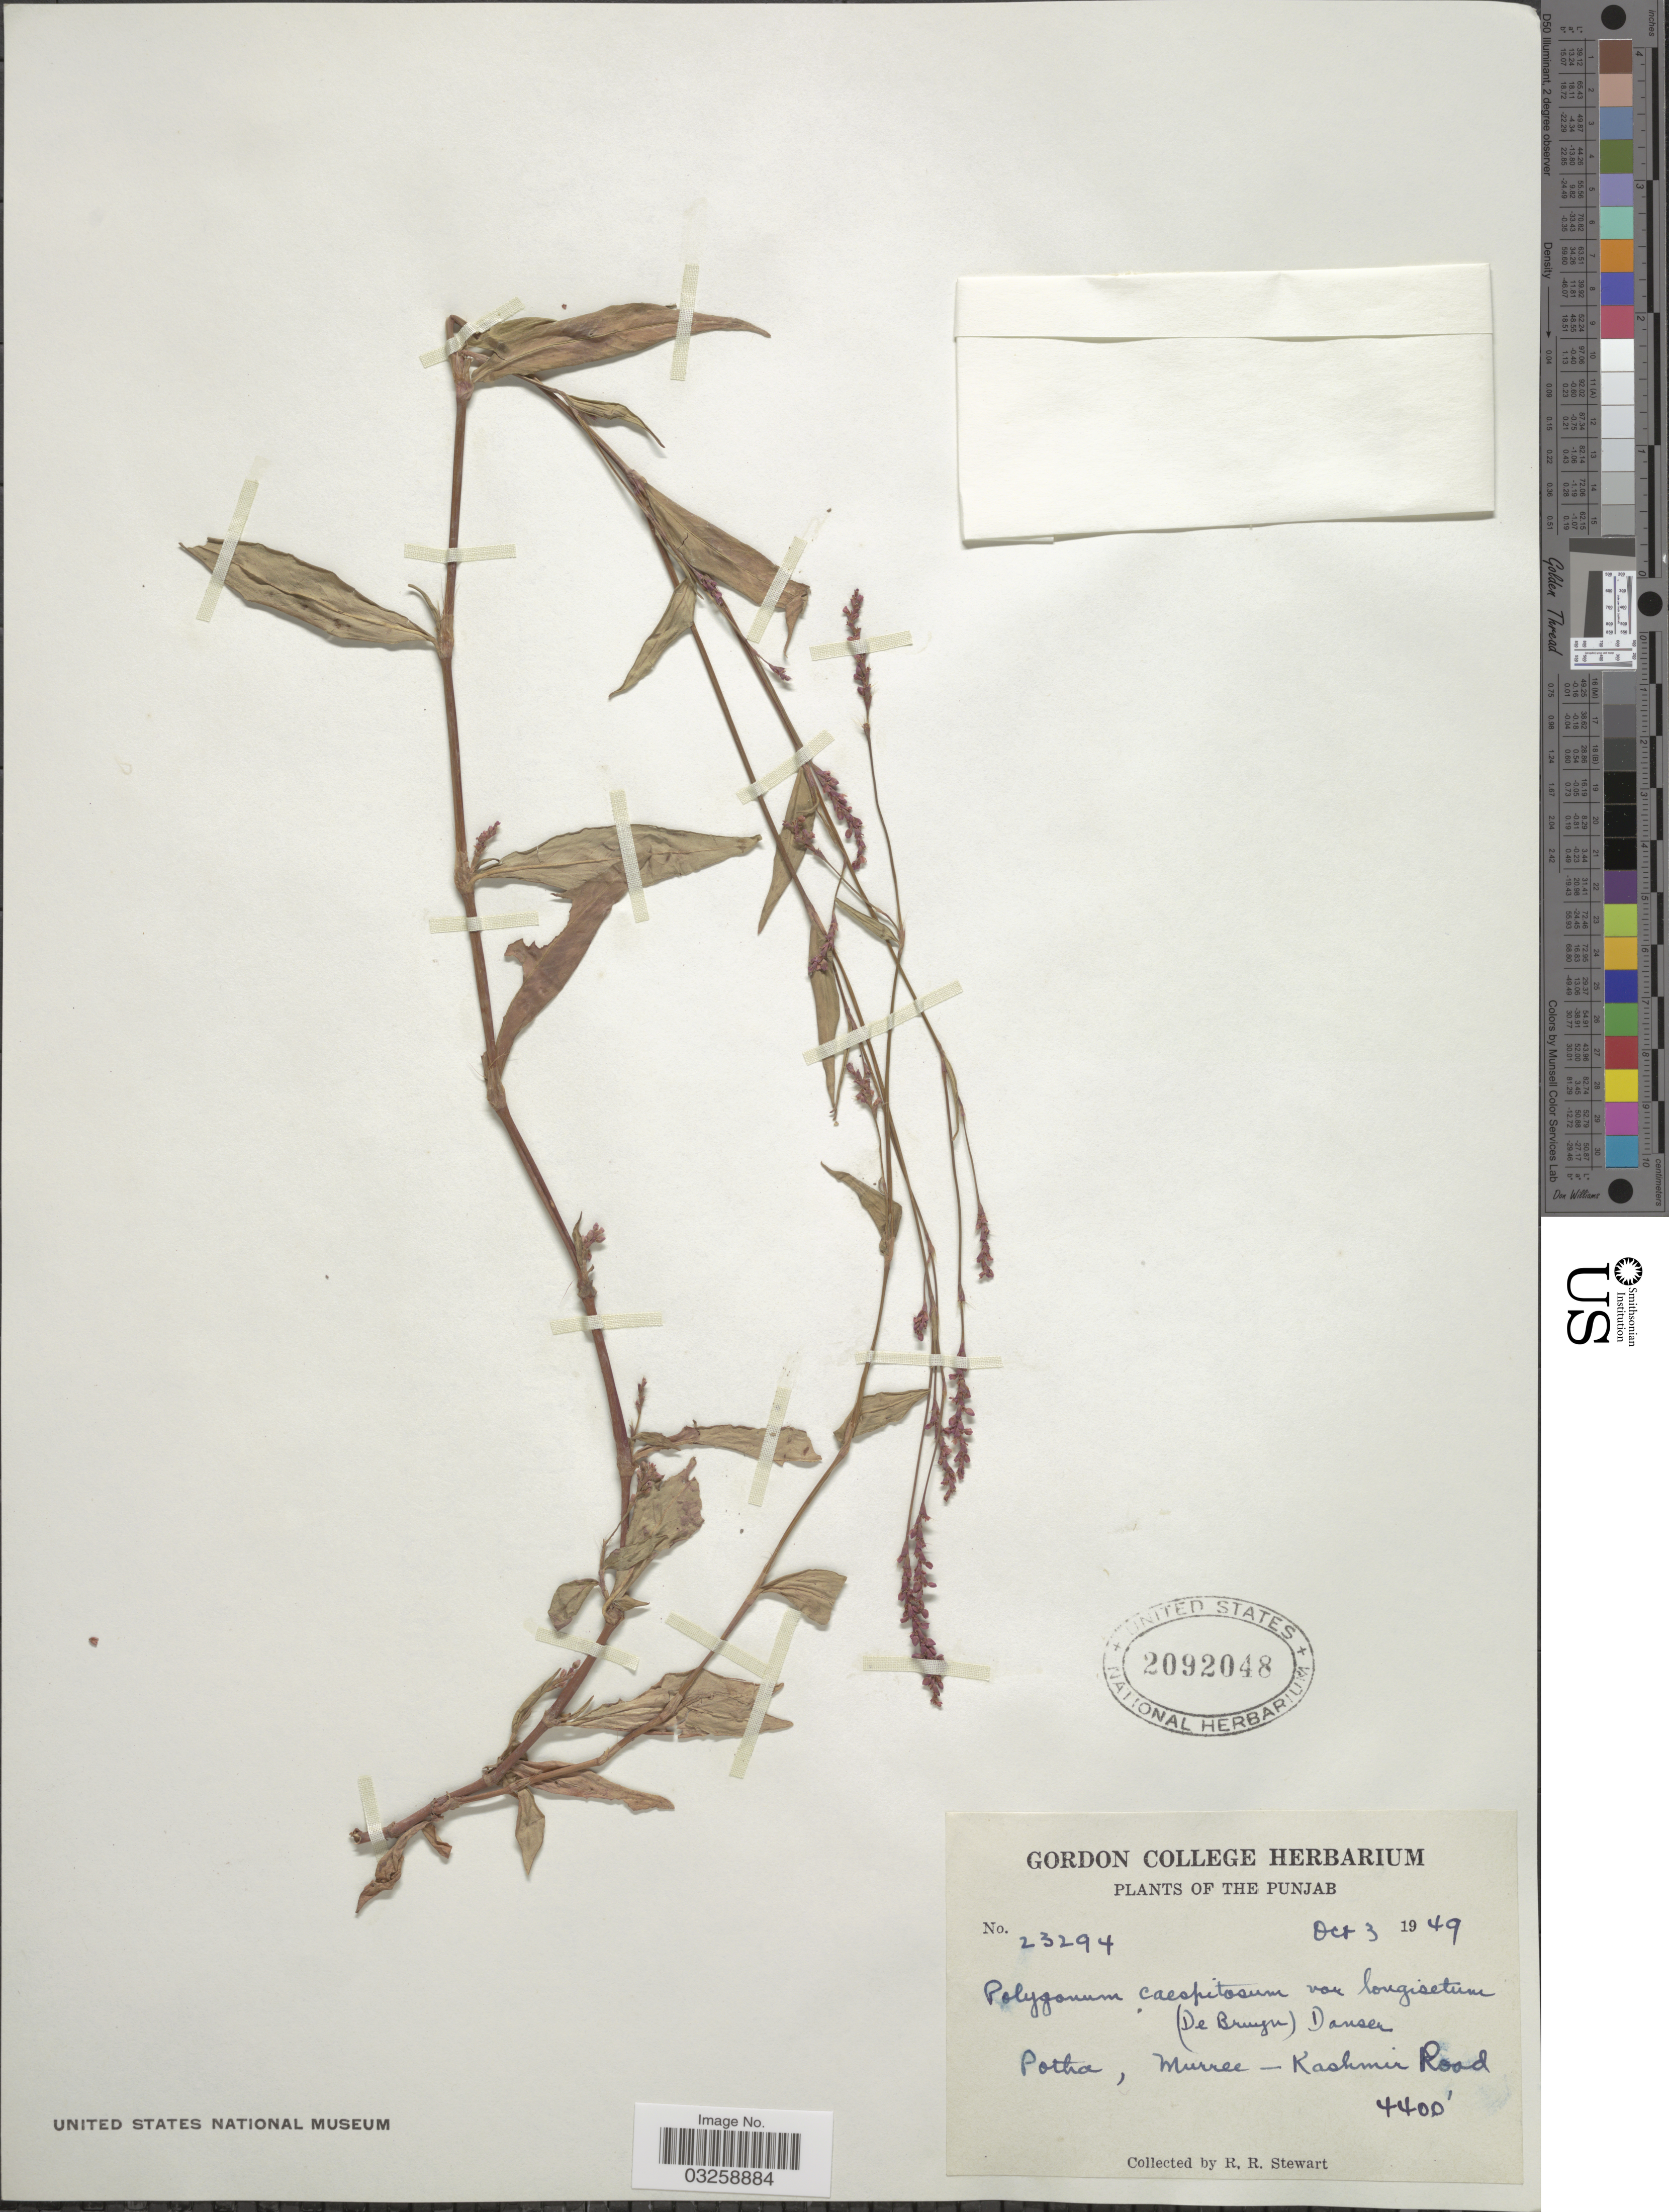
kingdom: Plantae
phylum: Tracheophyta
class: Magnoliopsida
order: Caryophyllales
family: Polygonaceae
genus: Polygonum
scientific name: Polygonum longisetum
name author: Bruijn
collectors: R. Stewart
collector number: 23294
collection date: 1949-10-03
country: Pakistan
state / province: Punjab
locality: Potha, Murree-Kashmir Road.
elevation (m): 1341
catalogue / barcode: US 2092048